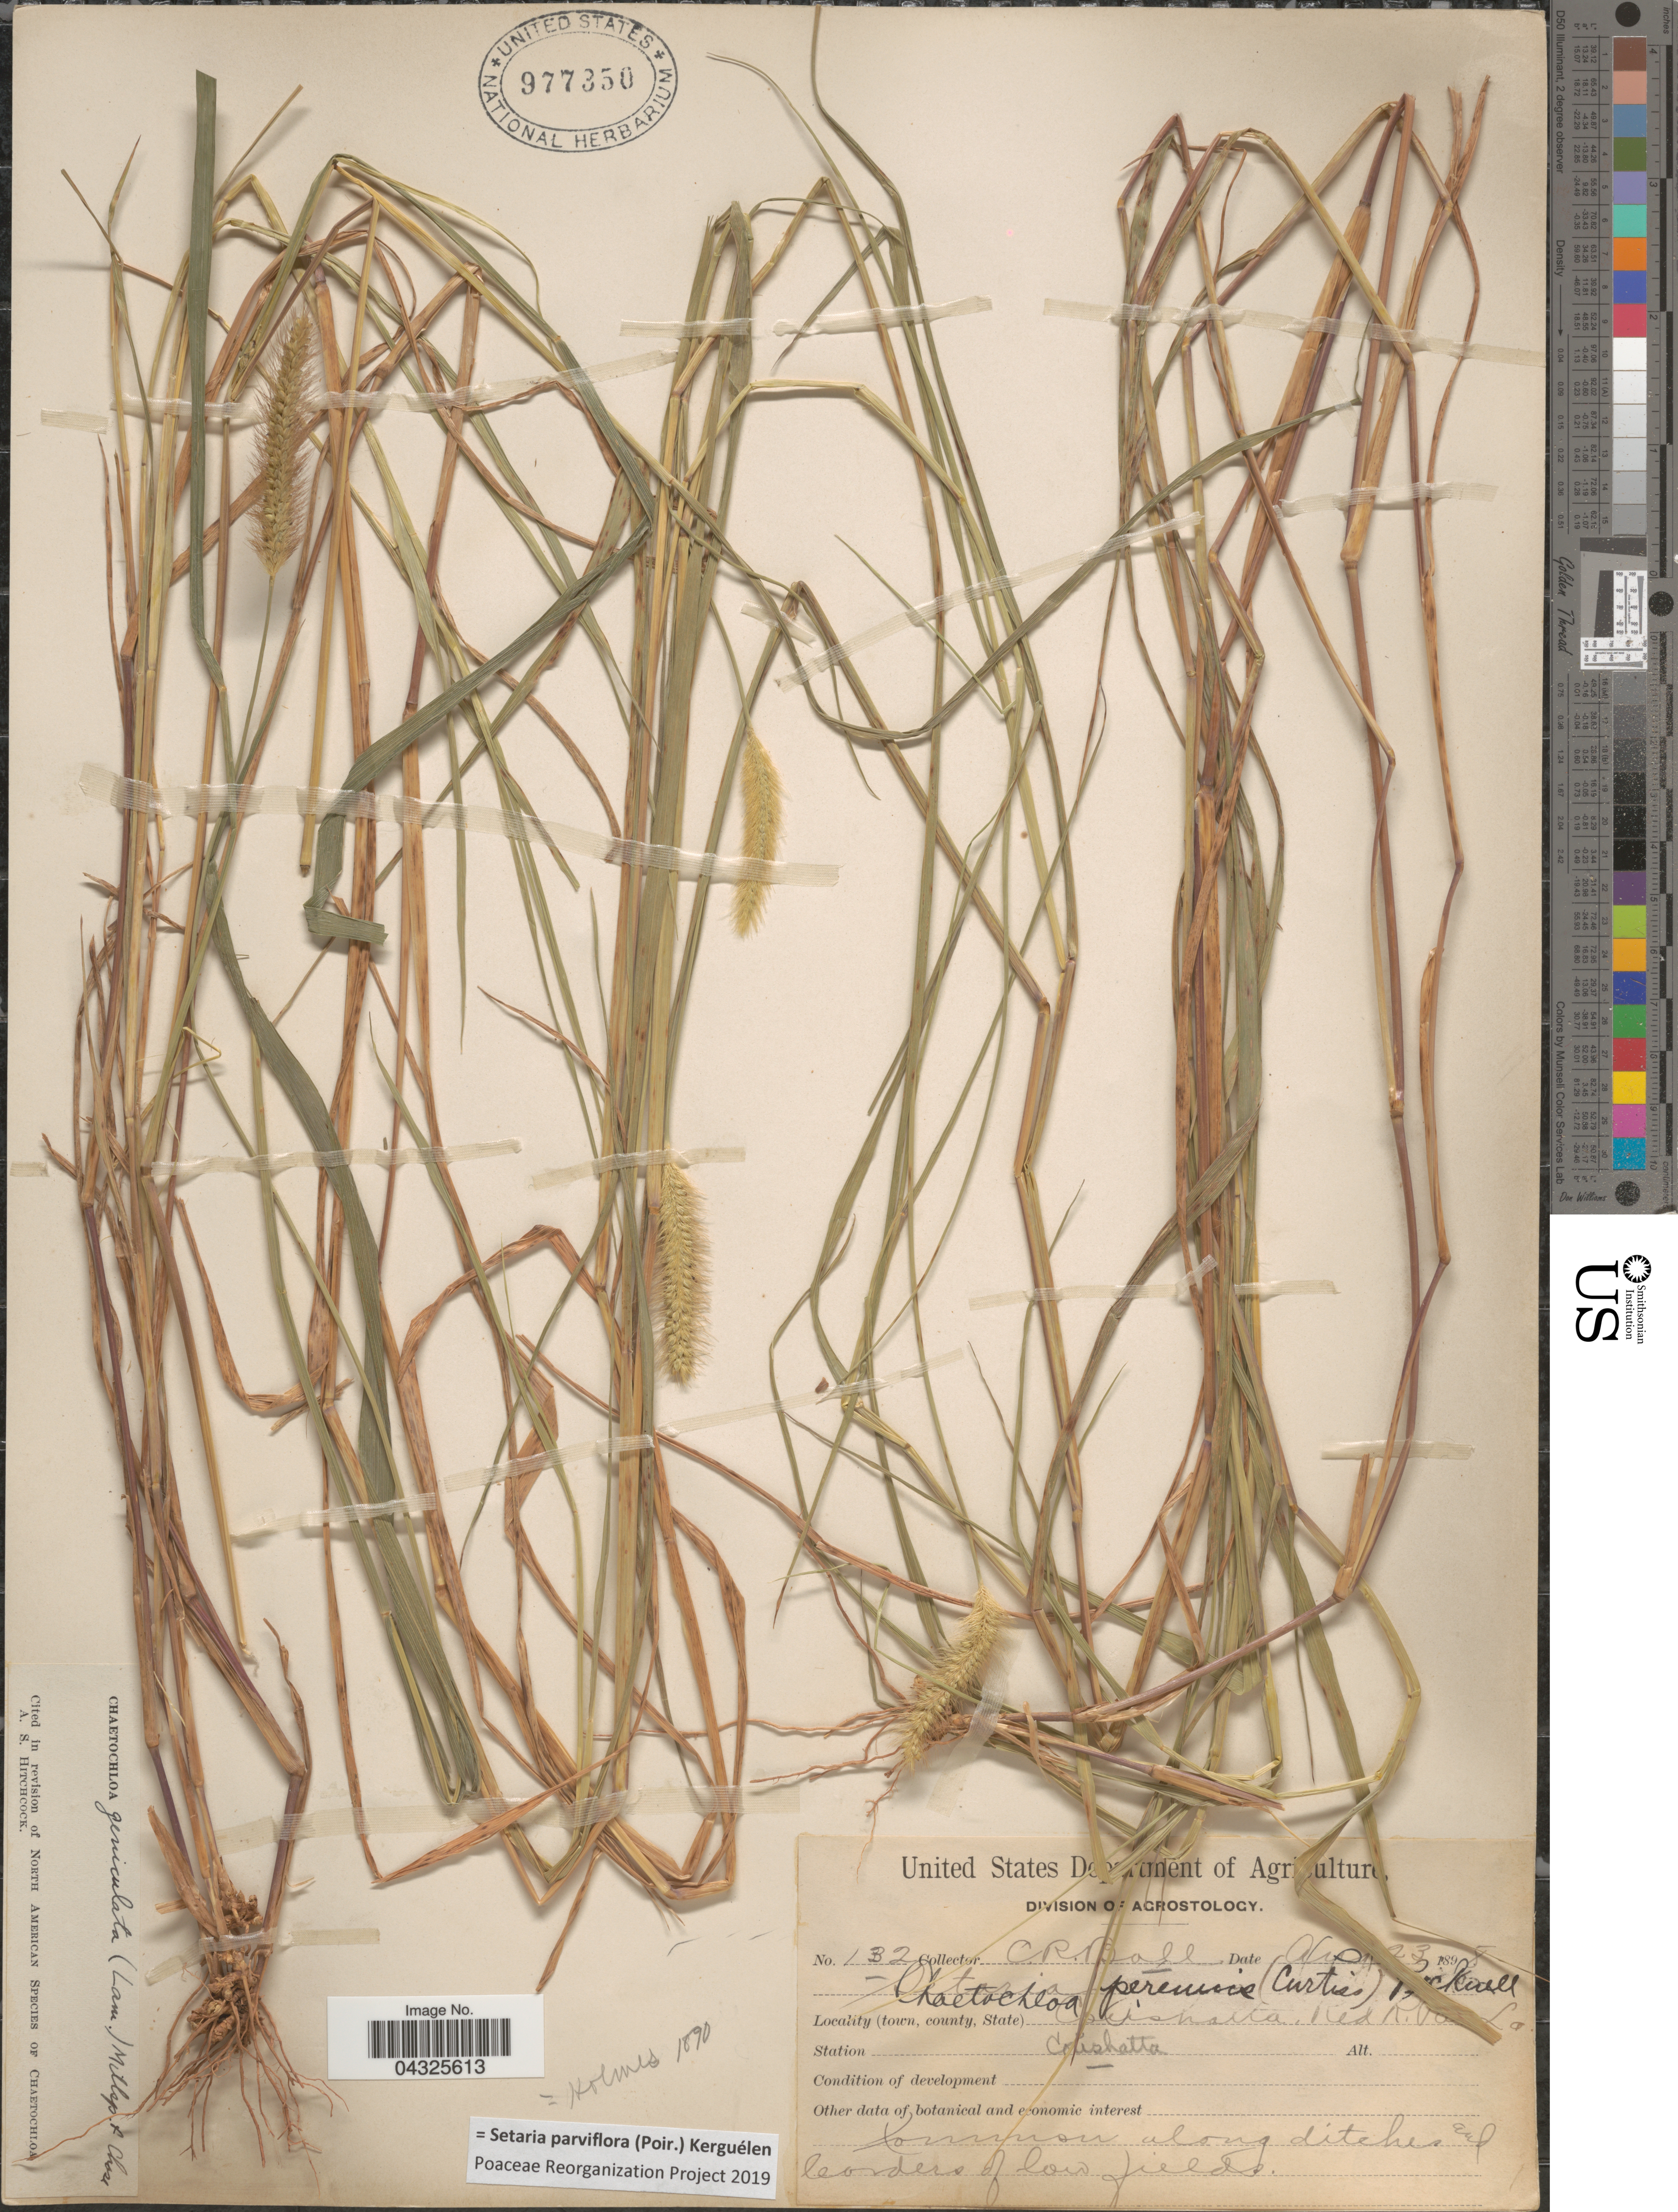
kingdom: Plantae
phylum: Tracheophyta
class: Liliopsida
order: Poales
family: Poaceae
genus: Setaria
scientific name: Setaria parviflora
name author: (Poir.) Kerguélen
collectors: C. R. Ball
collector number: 132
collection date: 1898-04-23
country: United States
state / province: Louisiana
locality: Coushatta, Red. R.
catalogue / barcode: US 977350